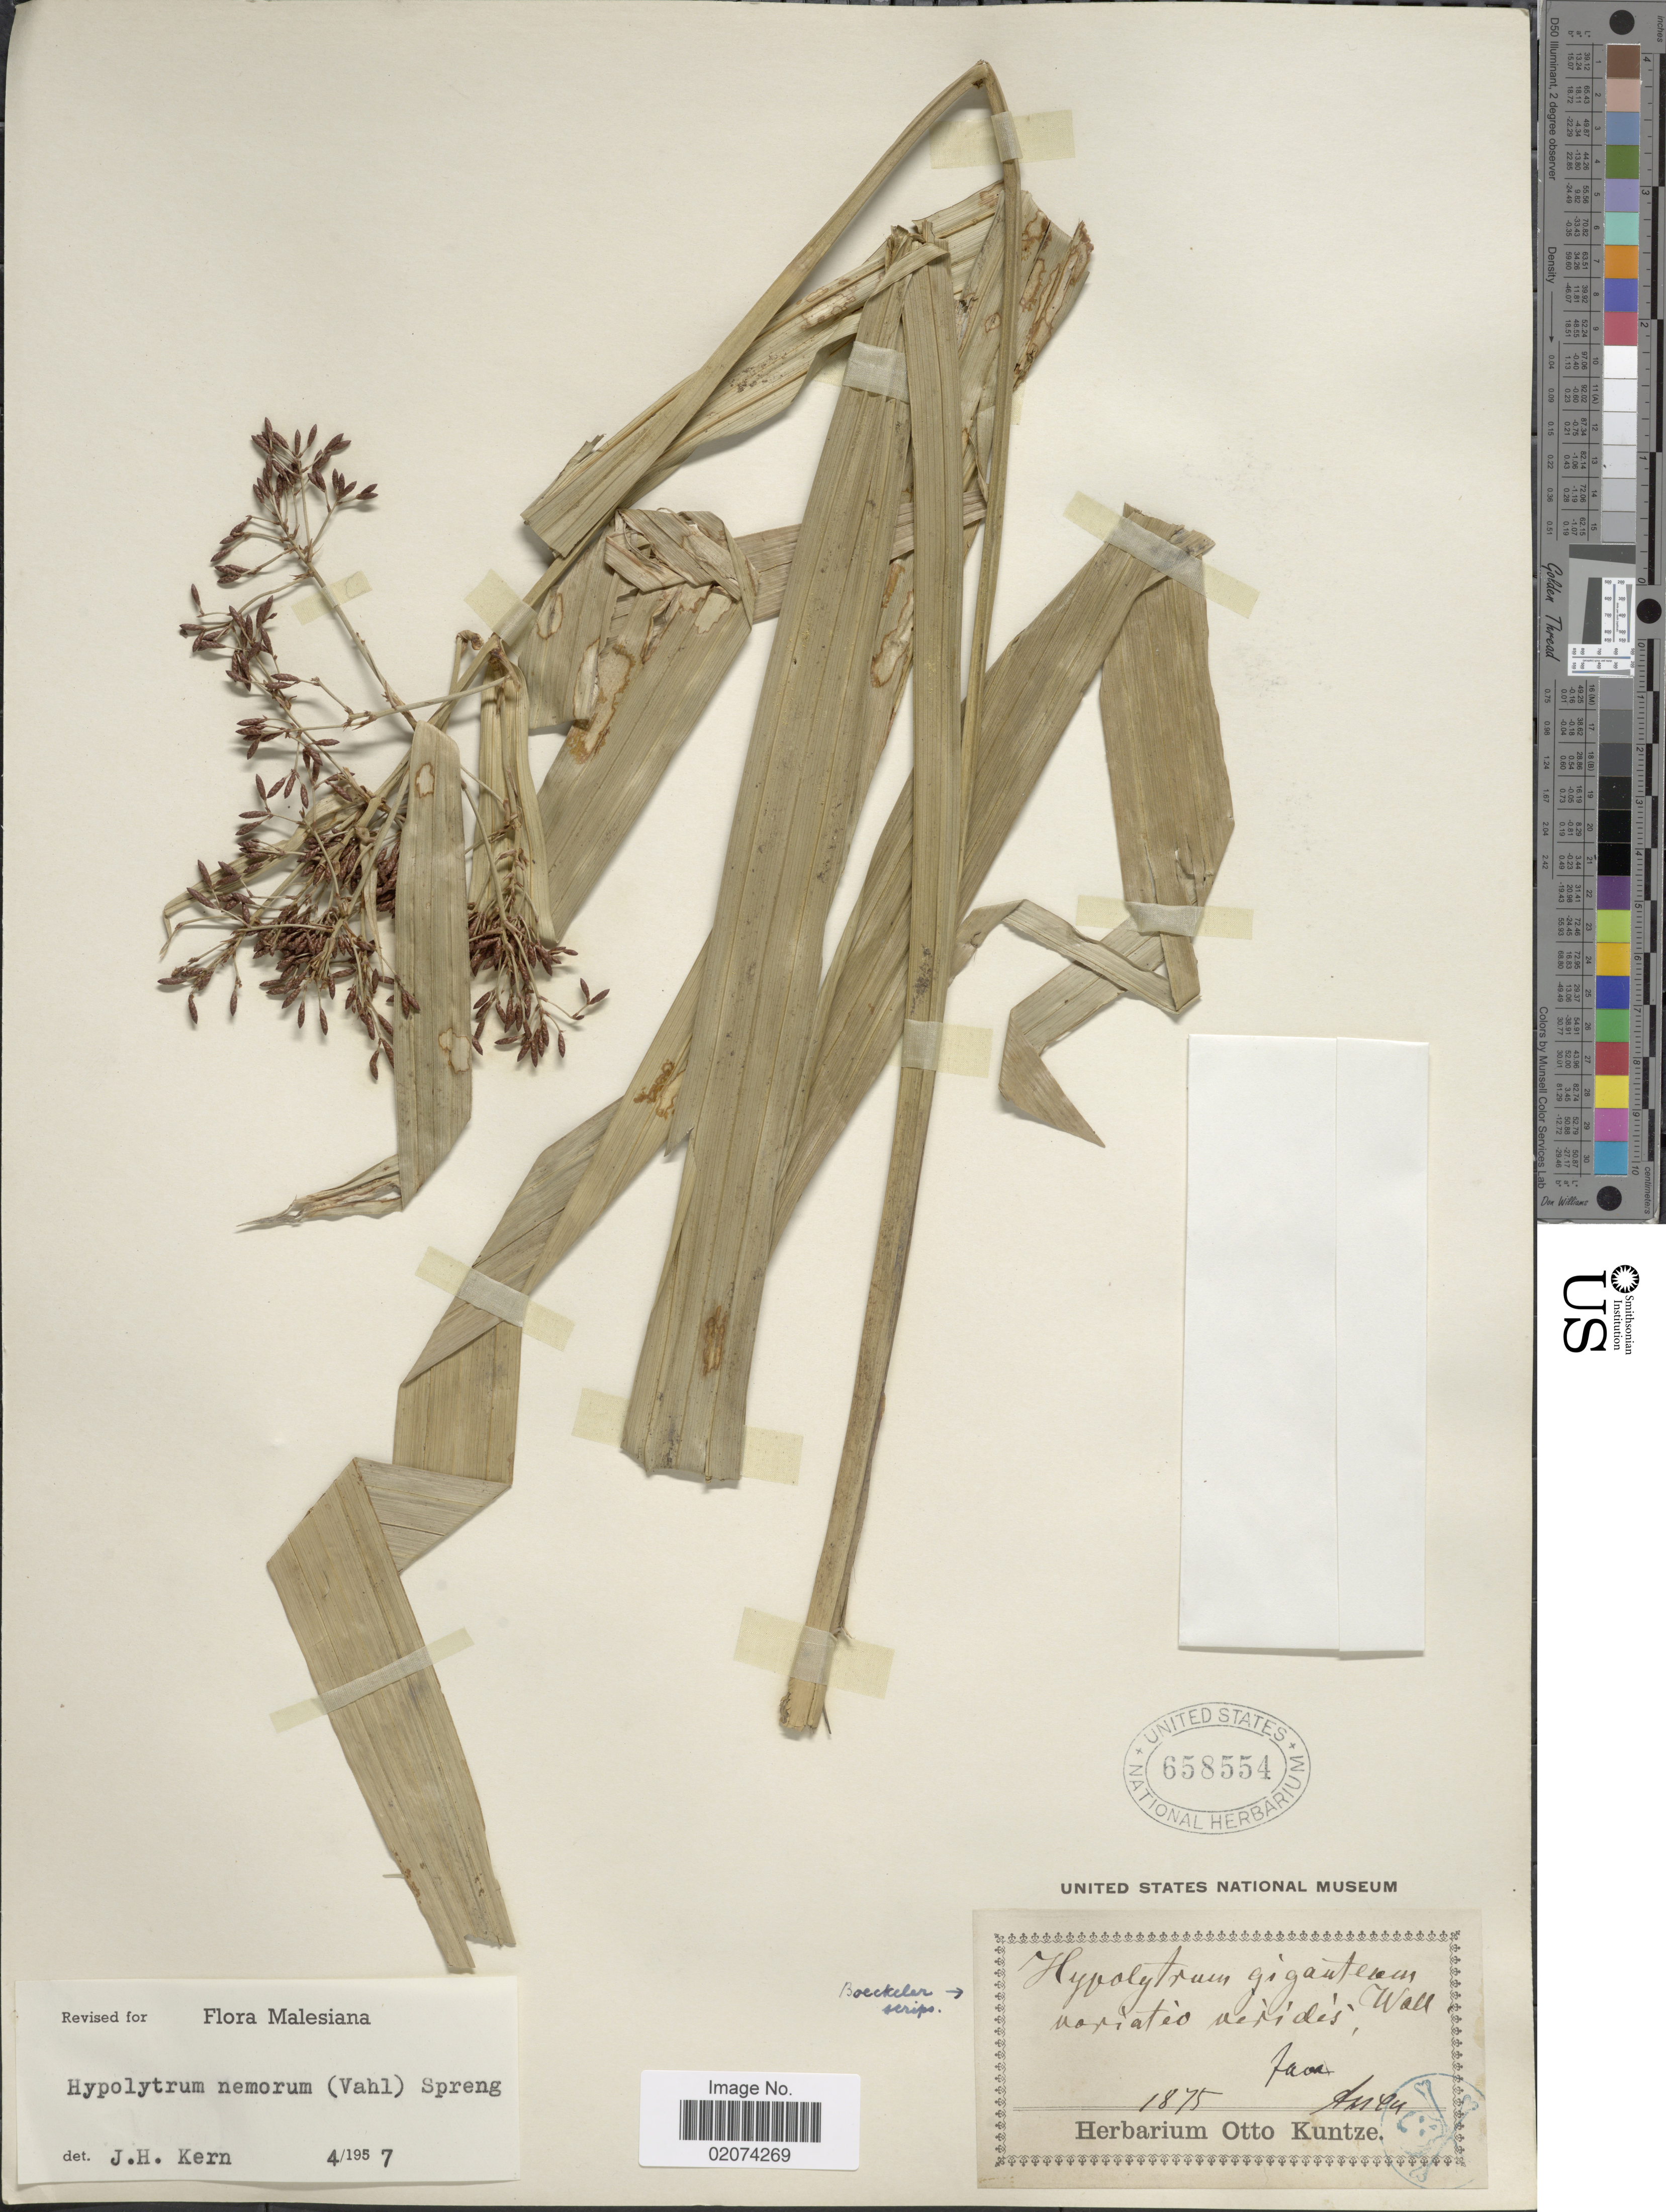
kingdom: Plantae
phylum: Tracheophyta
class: Liliopsida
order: Poales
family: Cyperaceae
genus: Hypolytrum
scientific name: Hypolytrum nemorum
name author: (Vahl) Spreng.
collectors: ex herb. Otto Kuntze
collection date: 1875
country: Indonesia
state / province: Java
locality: Aueu [interpreted]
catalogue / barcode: US 658554